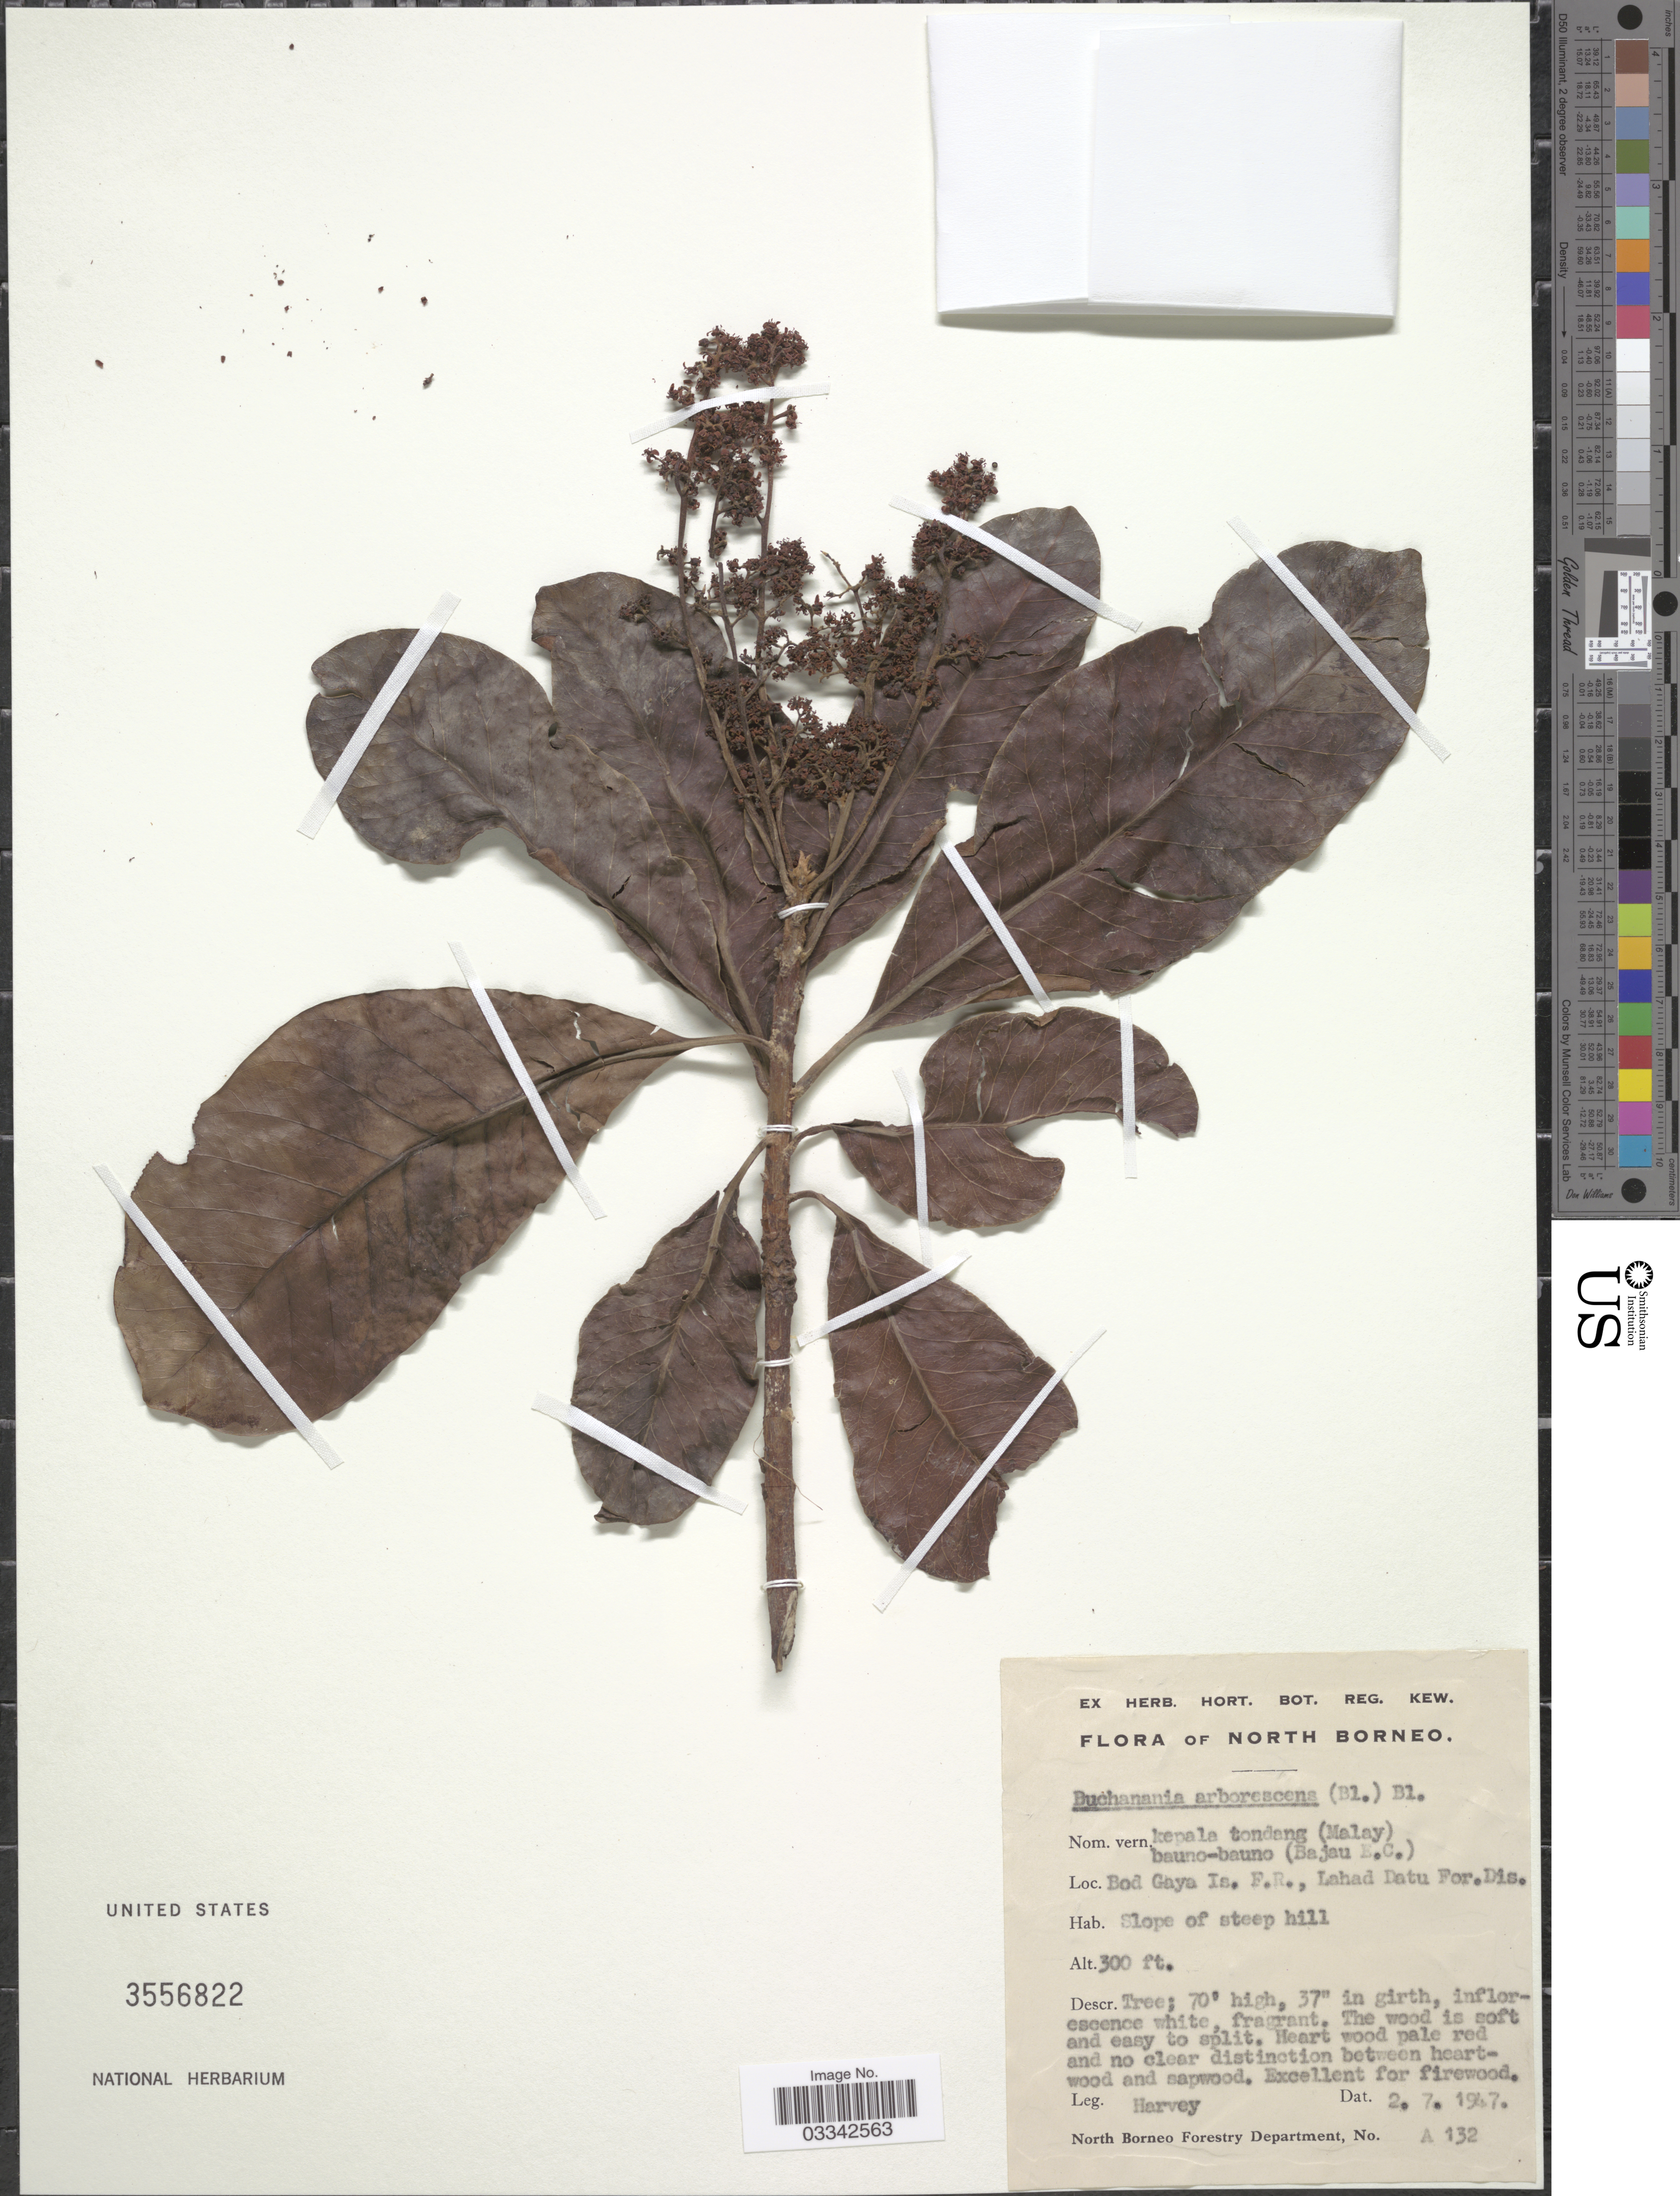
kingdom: Plantae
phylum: Tracheophyta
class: Magnoliopsida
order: Sapindales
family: Anacardiaceae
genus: Buchanania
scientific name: Buchanania arborescens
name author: (Blume) Blume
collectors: -. Harvey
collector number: A 132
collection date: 1947-07-02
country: Malaysia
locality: North Borneo. Bod Gaya Is. F.R., Lahad Datu For. Dis. Slope of steep hill.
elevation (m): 91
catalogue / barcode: US 3556822